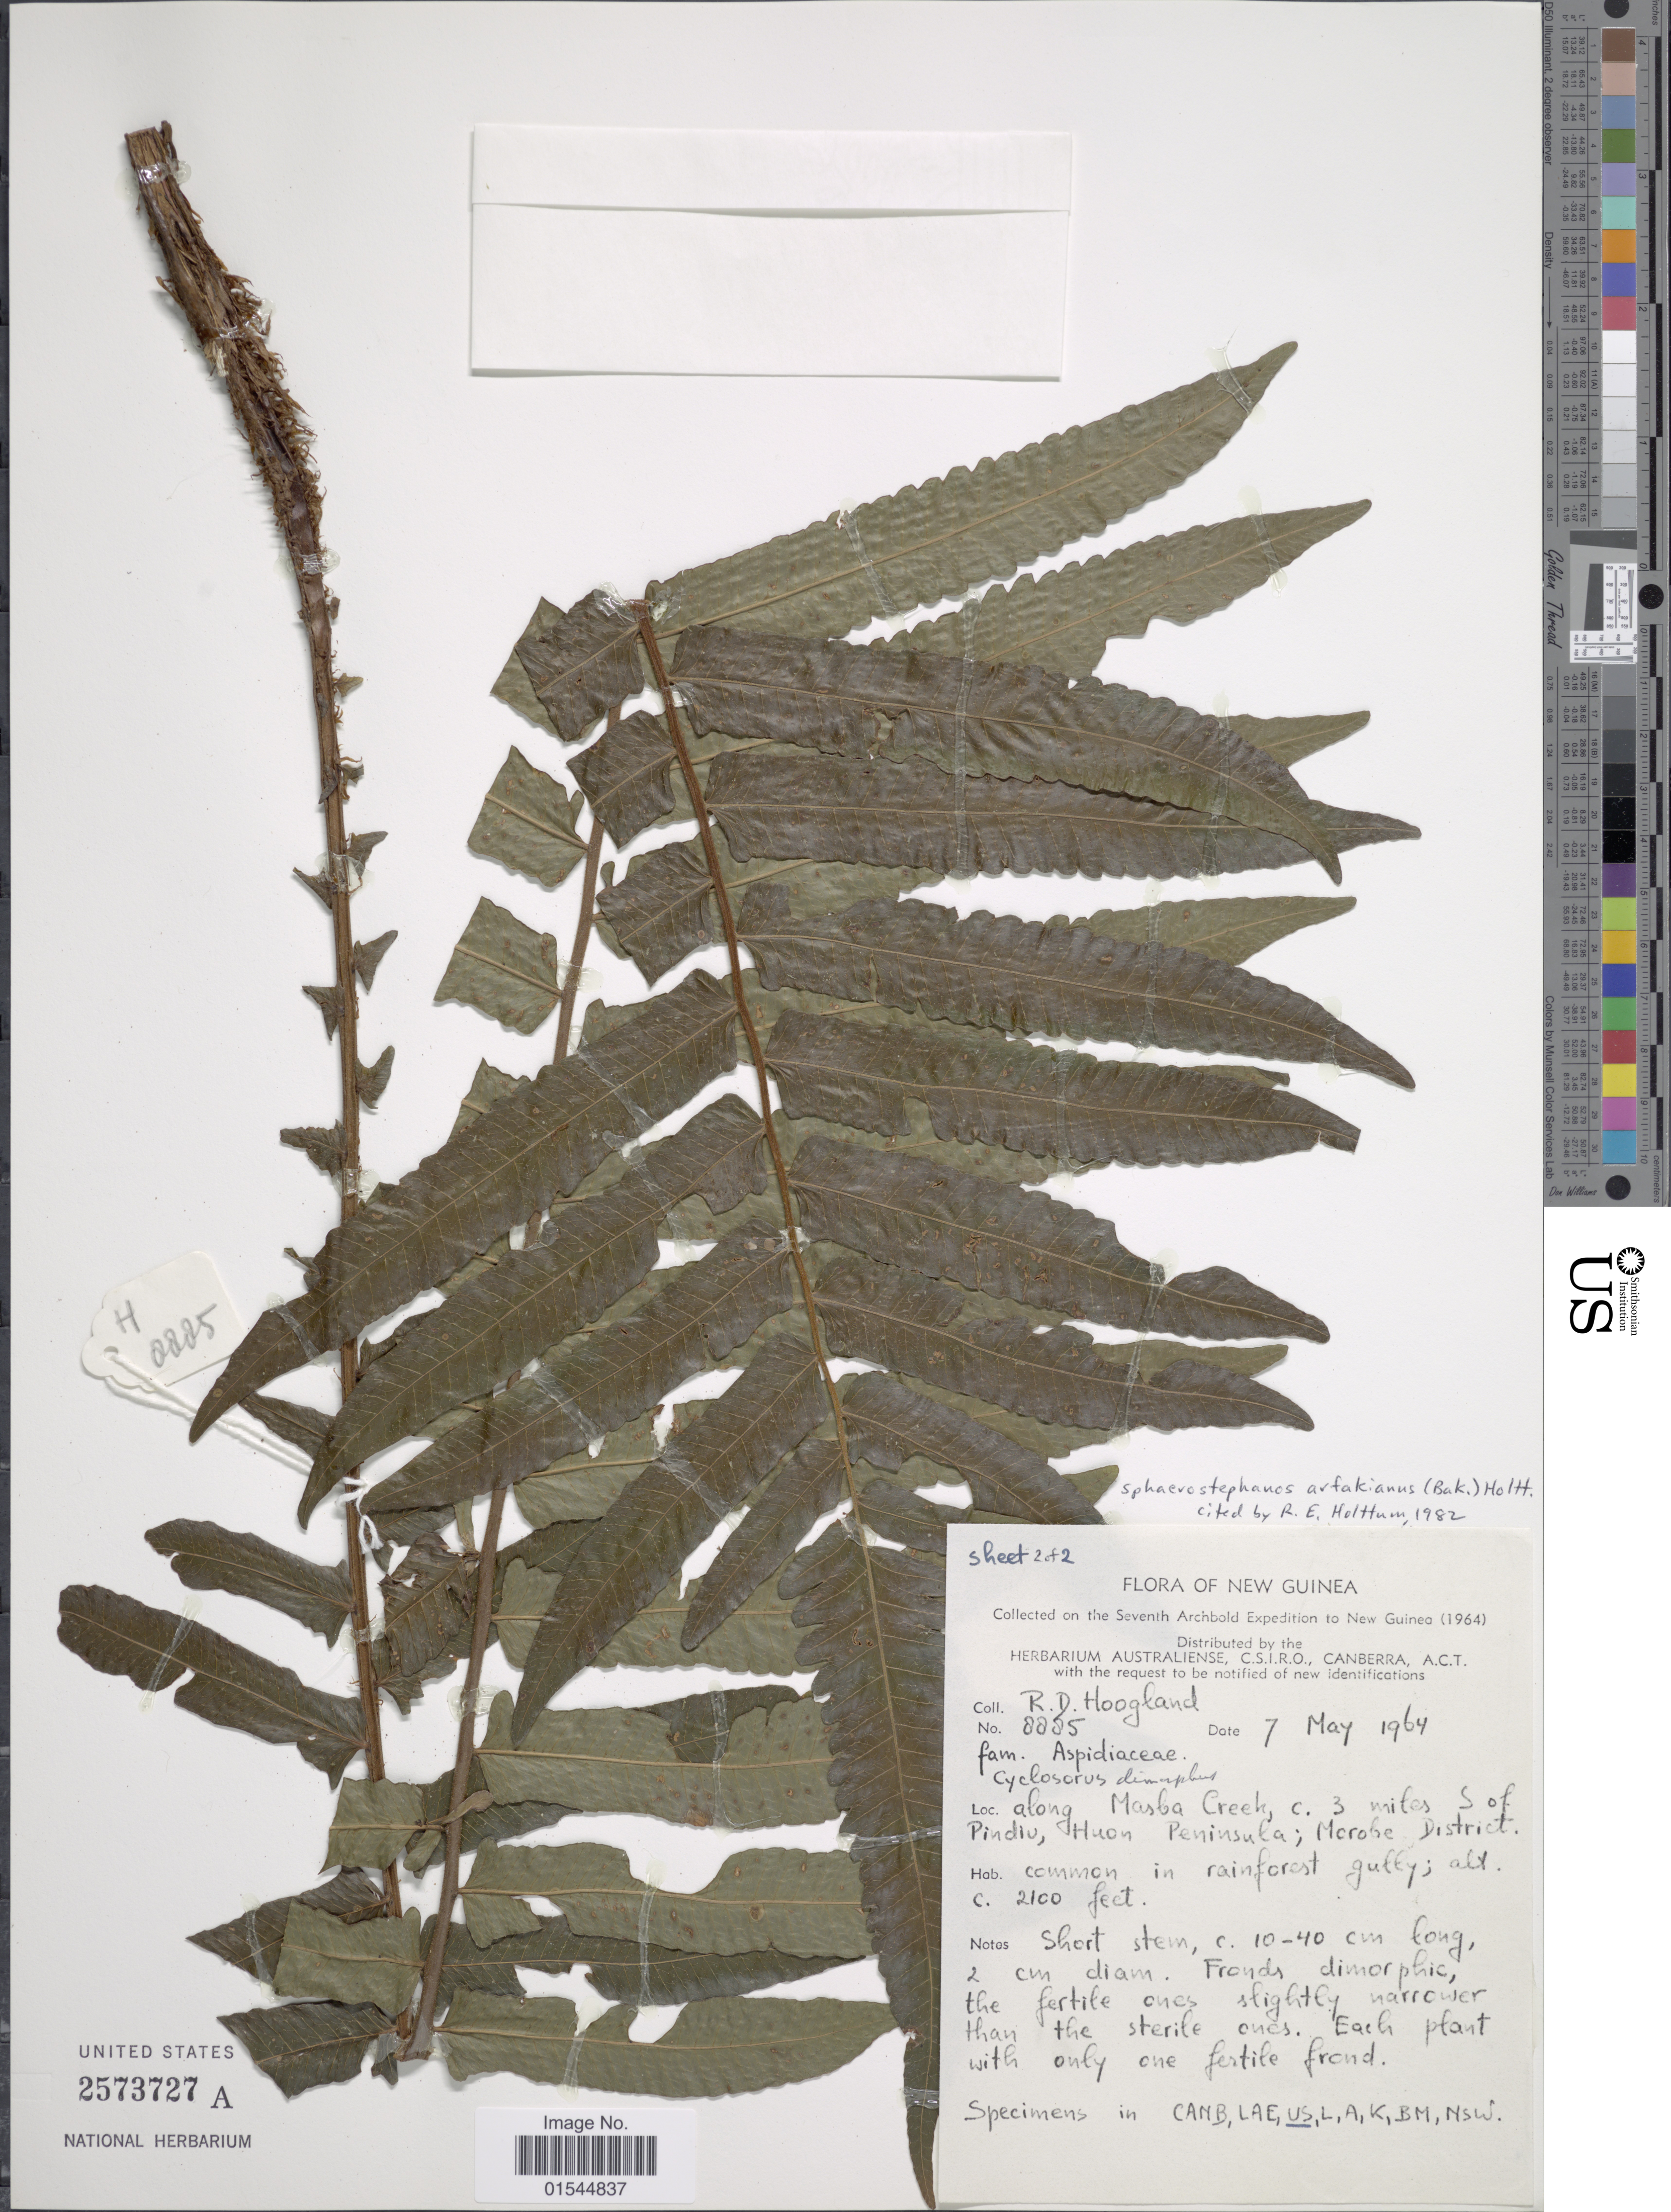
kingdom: Plantae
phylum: Tracheophyta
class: Polypodiopsida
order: Polypodiales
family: Thelypteridaceae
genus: Sphaerostephanos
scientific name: Sphaerostephanos arfakianus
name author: (Baker) Holttum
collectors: R. D. Hoogland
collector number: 8885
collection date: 1964-05-07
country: Papua New Guinea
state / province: Morobe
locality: New Guinea, along Masba Creek, c. 3 miles S of Pindio, Huon Peninsula; Morobe District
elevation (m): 640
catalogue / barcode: US 2573727A